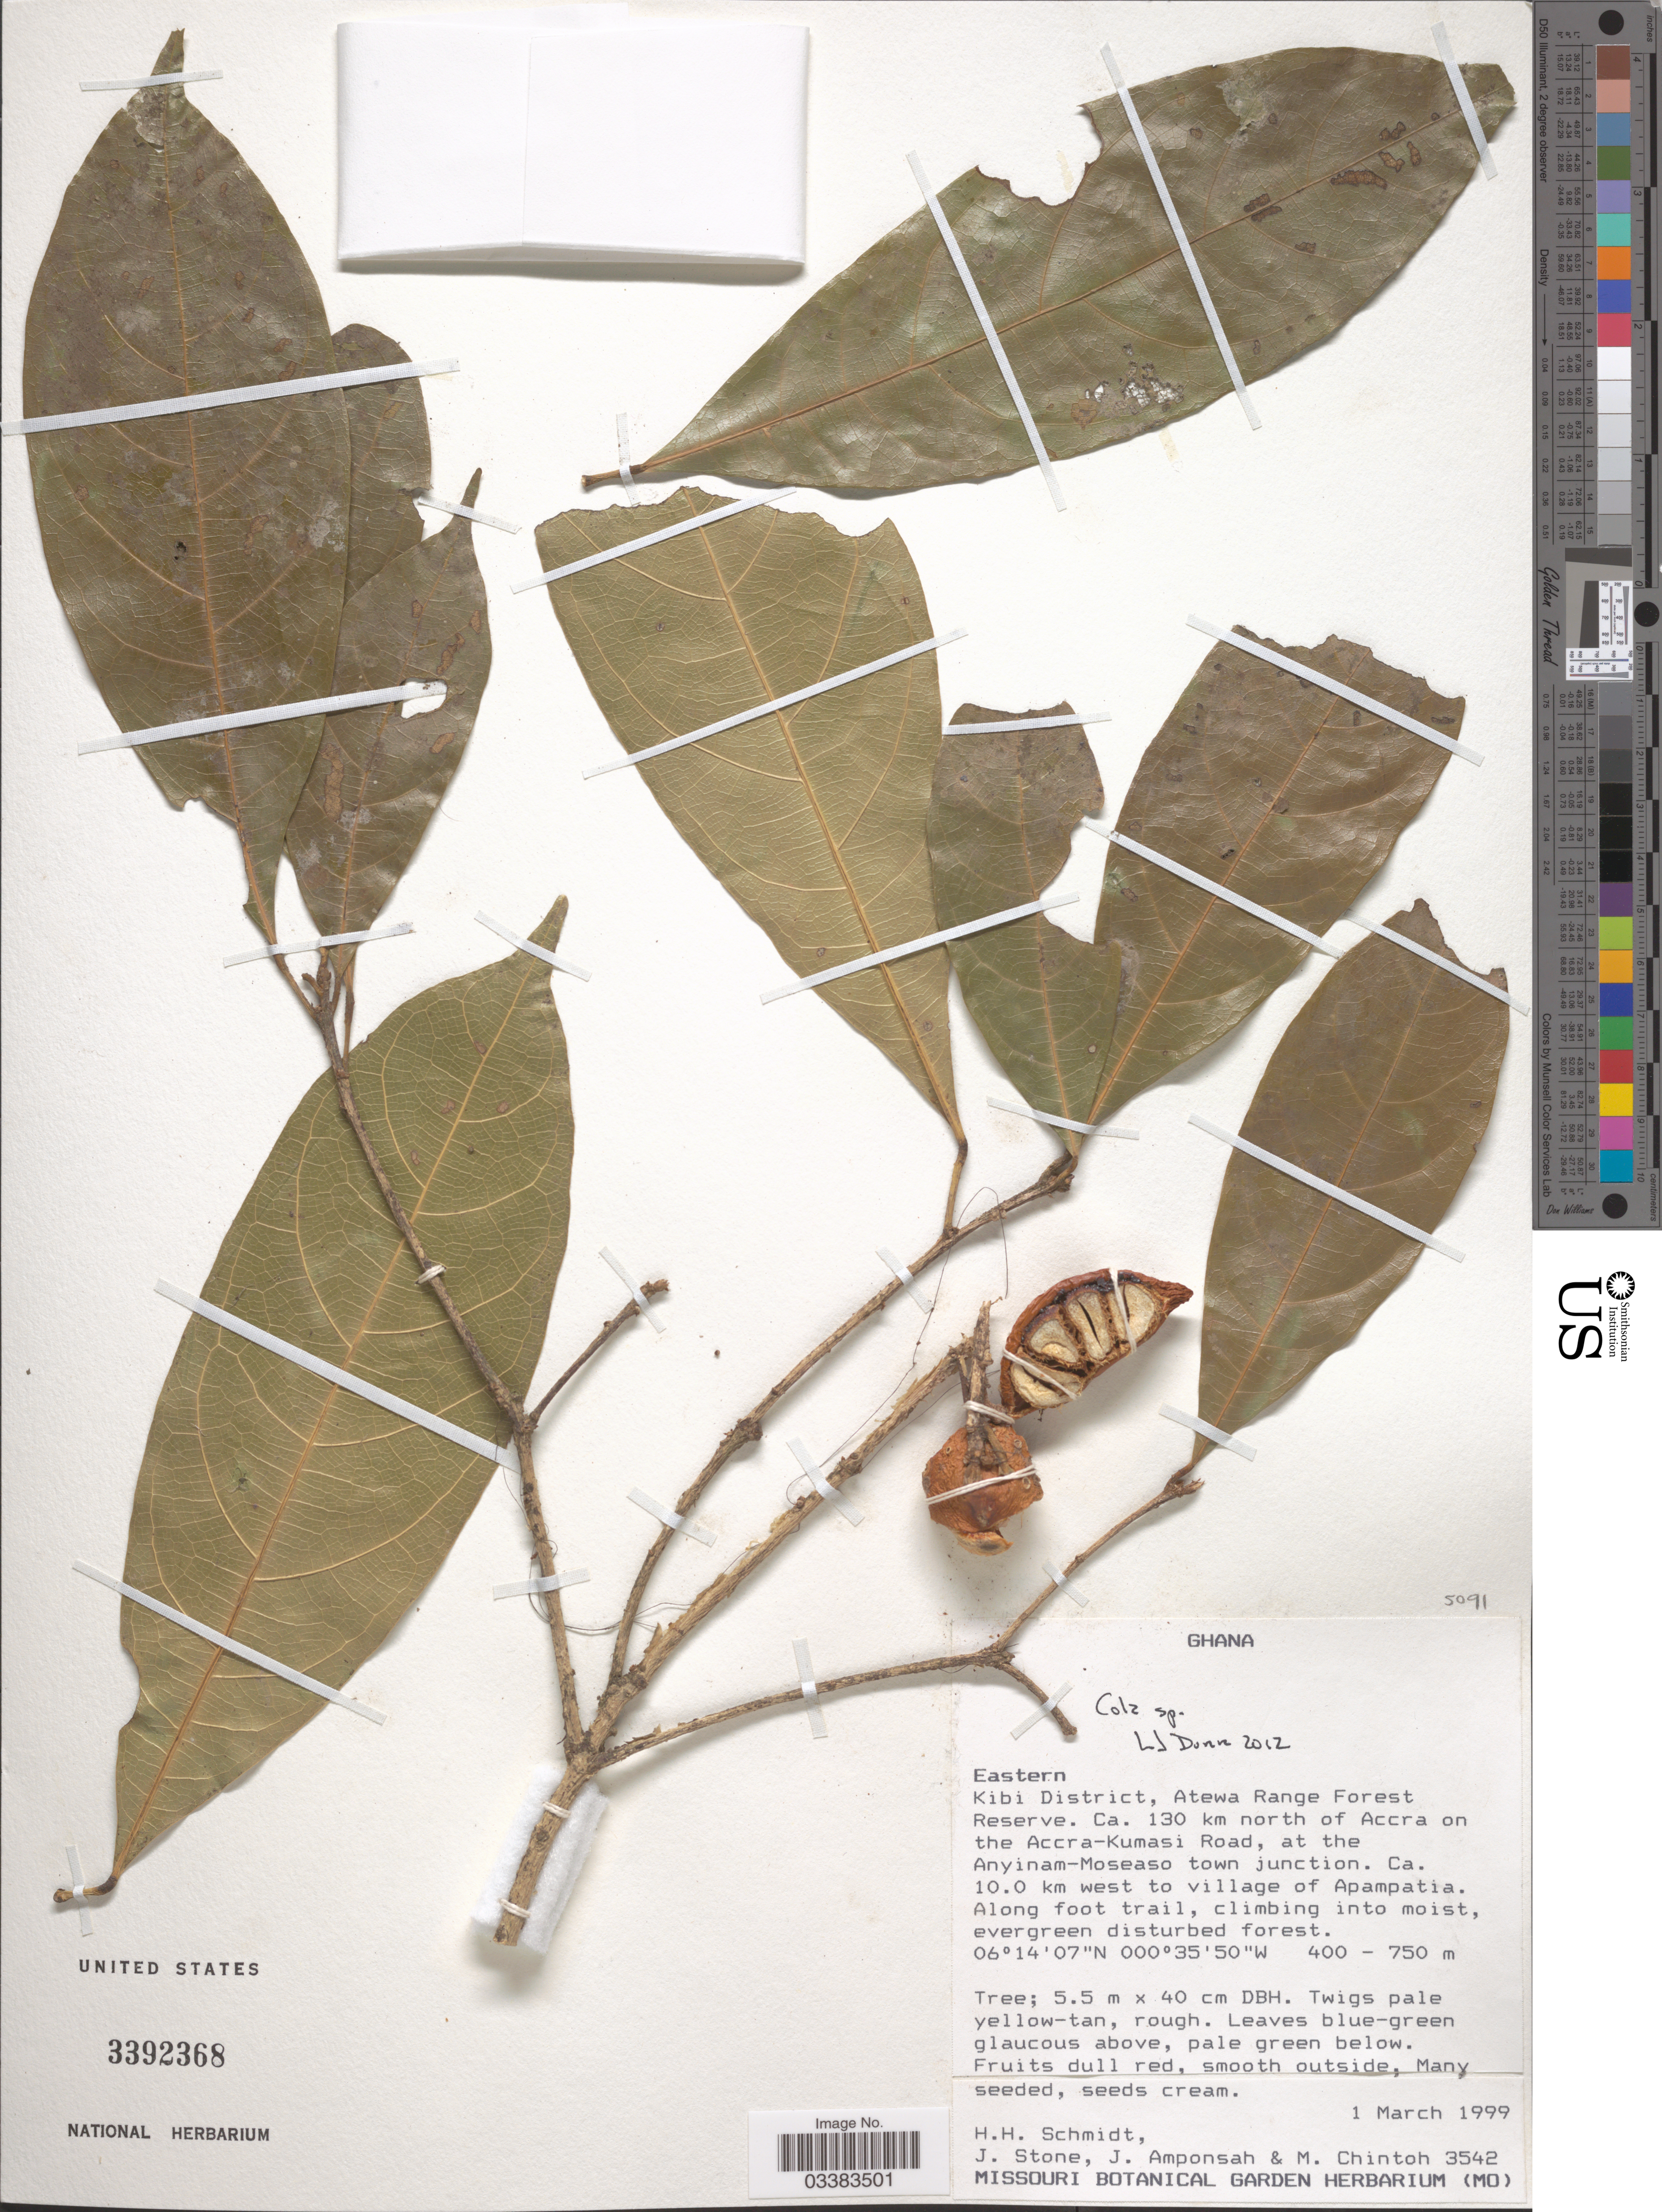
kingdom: Plantae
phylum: Tracheophyta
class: Magnoliopsida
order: Malvales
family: Malvaceae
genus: Cola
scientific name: Cola sp.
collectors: H. H. Schmidt, J. Stone, J. Amponsah & M. Chintoh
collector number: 3542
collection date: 1999-03-01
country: Ghana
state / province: Eastern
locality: Kibi District, Atewa Range Forest Reserve. Ca. 130 km north of Accra on the Accra-Kumasi Road, at the Anyinam-Moseaso town junction. Ca. 10.0 km west to village of Apampatia.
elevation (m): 400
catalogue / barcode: US 3392368